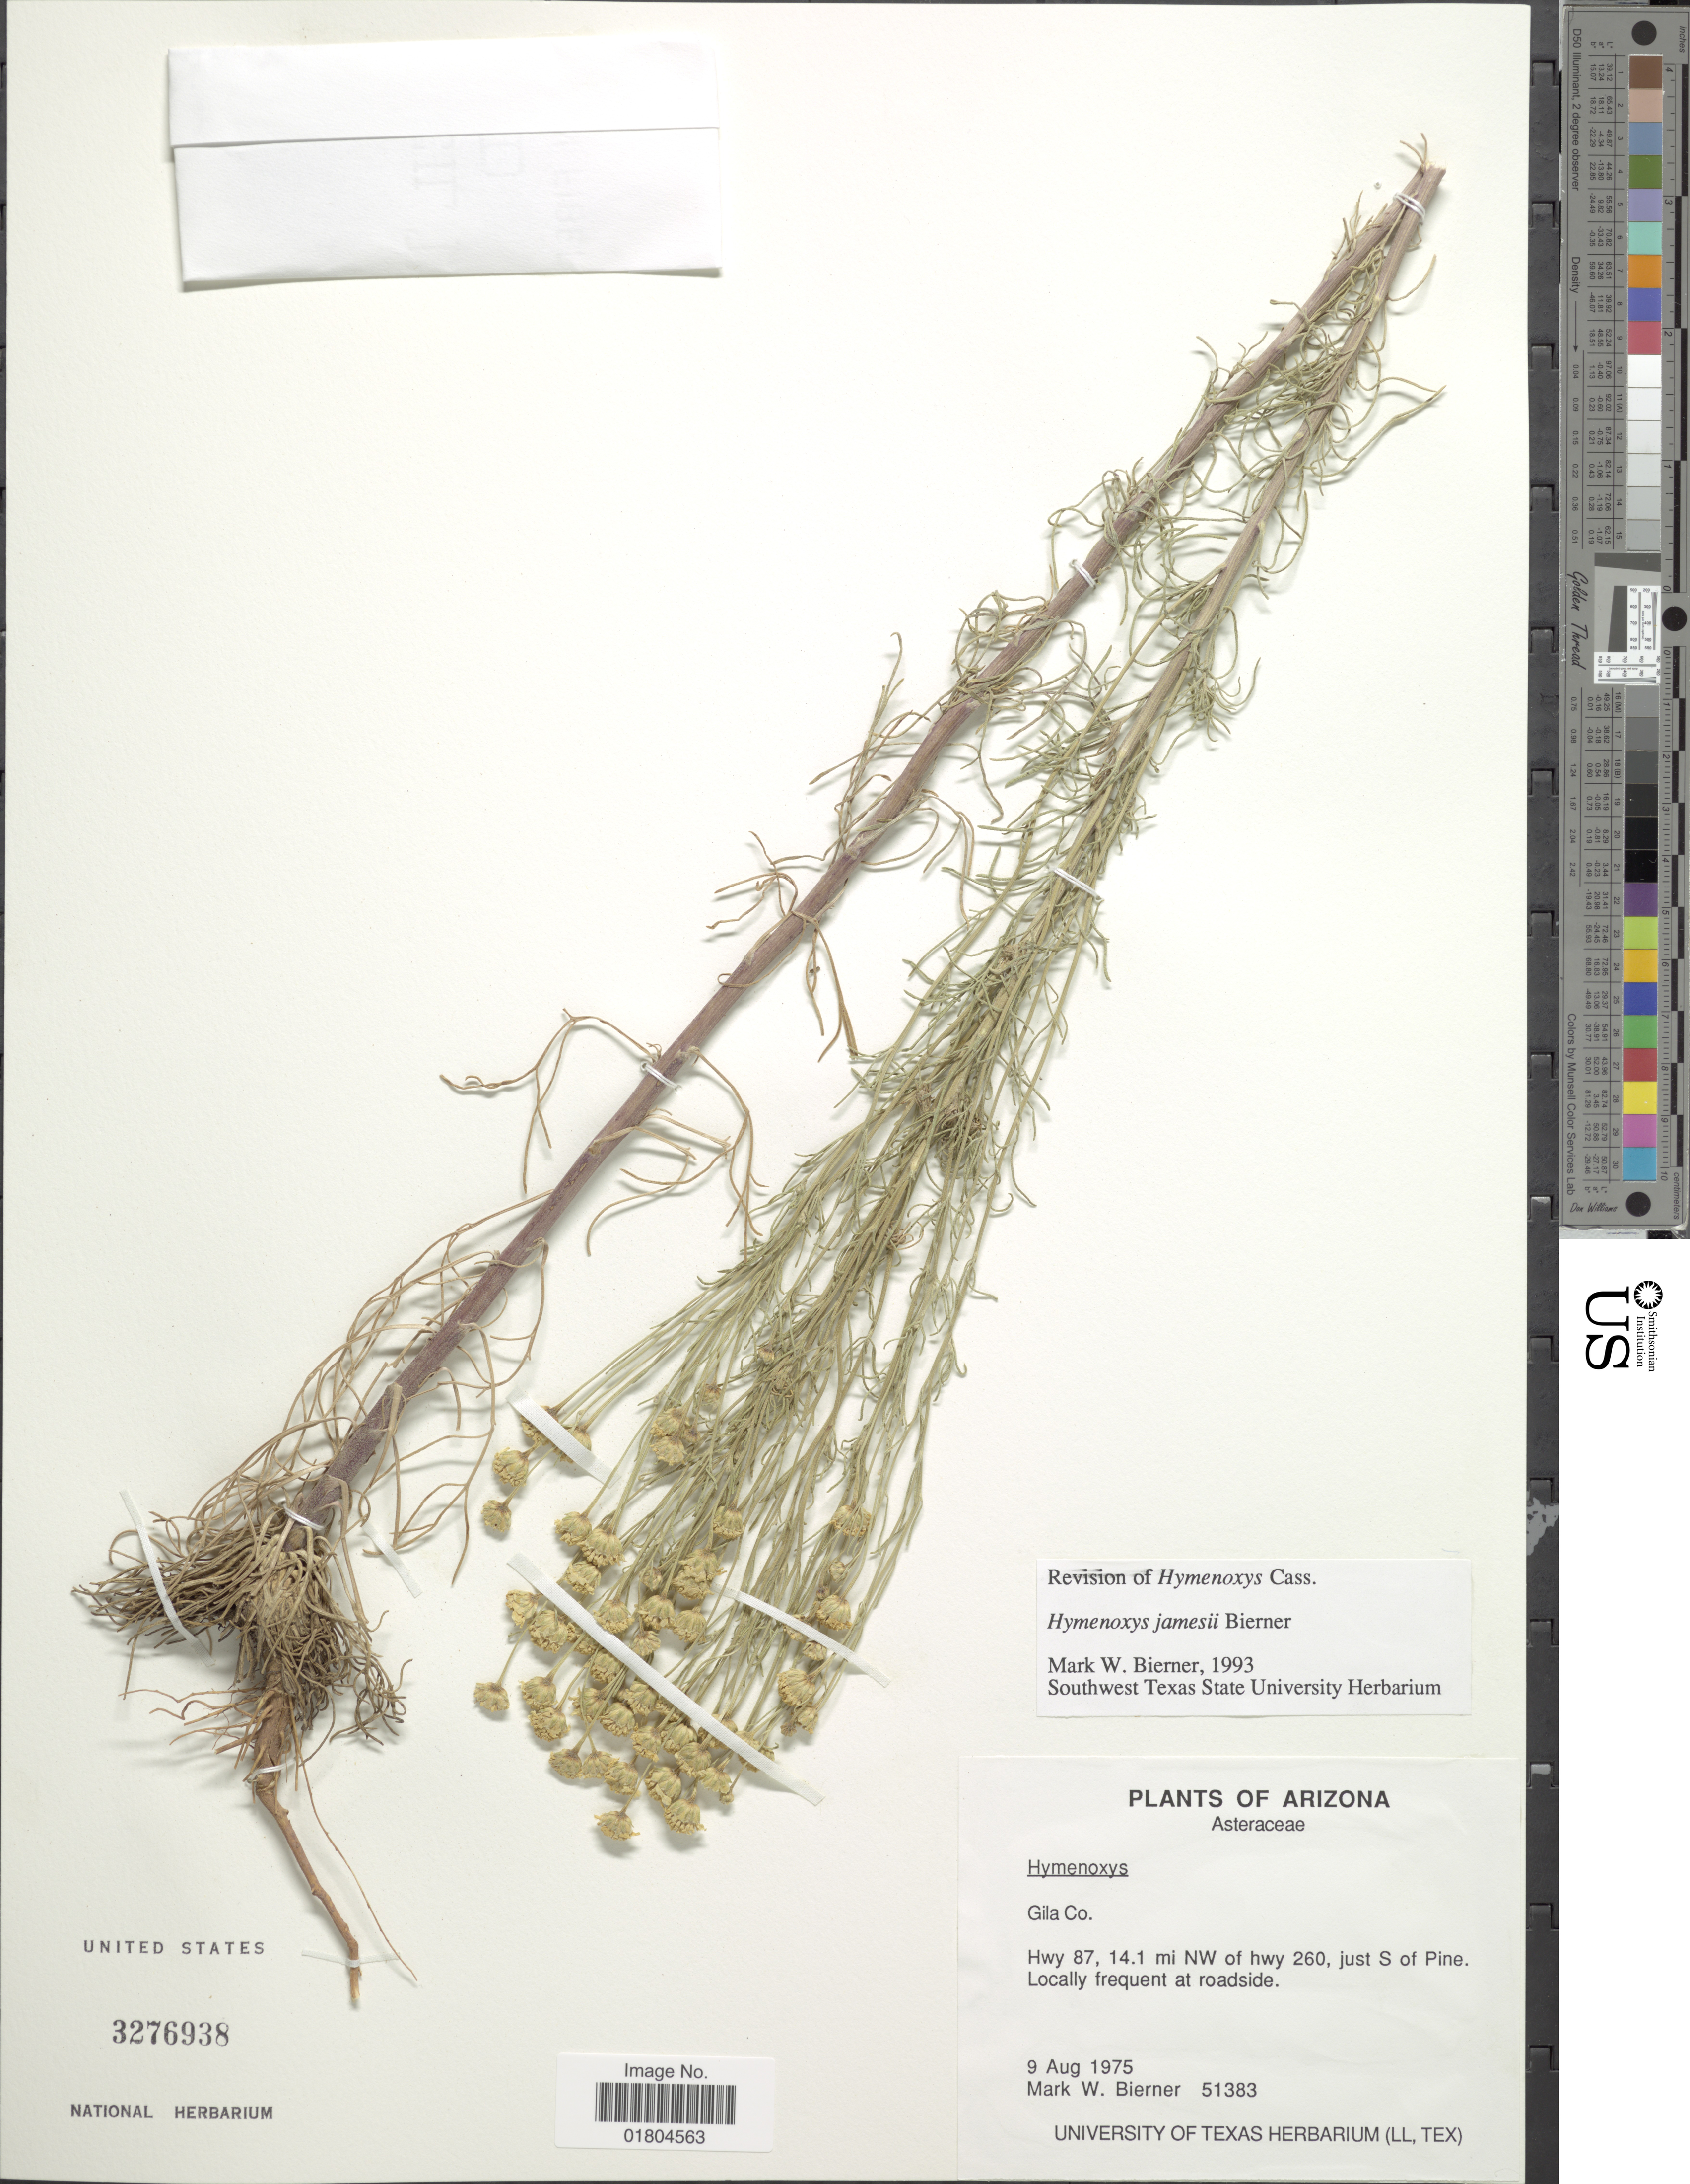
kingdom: Plantae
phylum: Tracheophyta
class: Magnoliopsida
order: Asterales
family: Asteraceae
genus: Hymenoxys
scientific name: Hymenoxys jamesii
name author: Bierner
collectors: M. W. Bierner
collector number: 51383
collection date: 1975-08-09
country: United States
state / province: Arizona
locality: Gila Co. Hwy 87, 14.1 mi NW of hwy 260, just S of Pine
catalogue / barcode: US 3276938